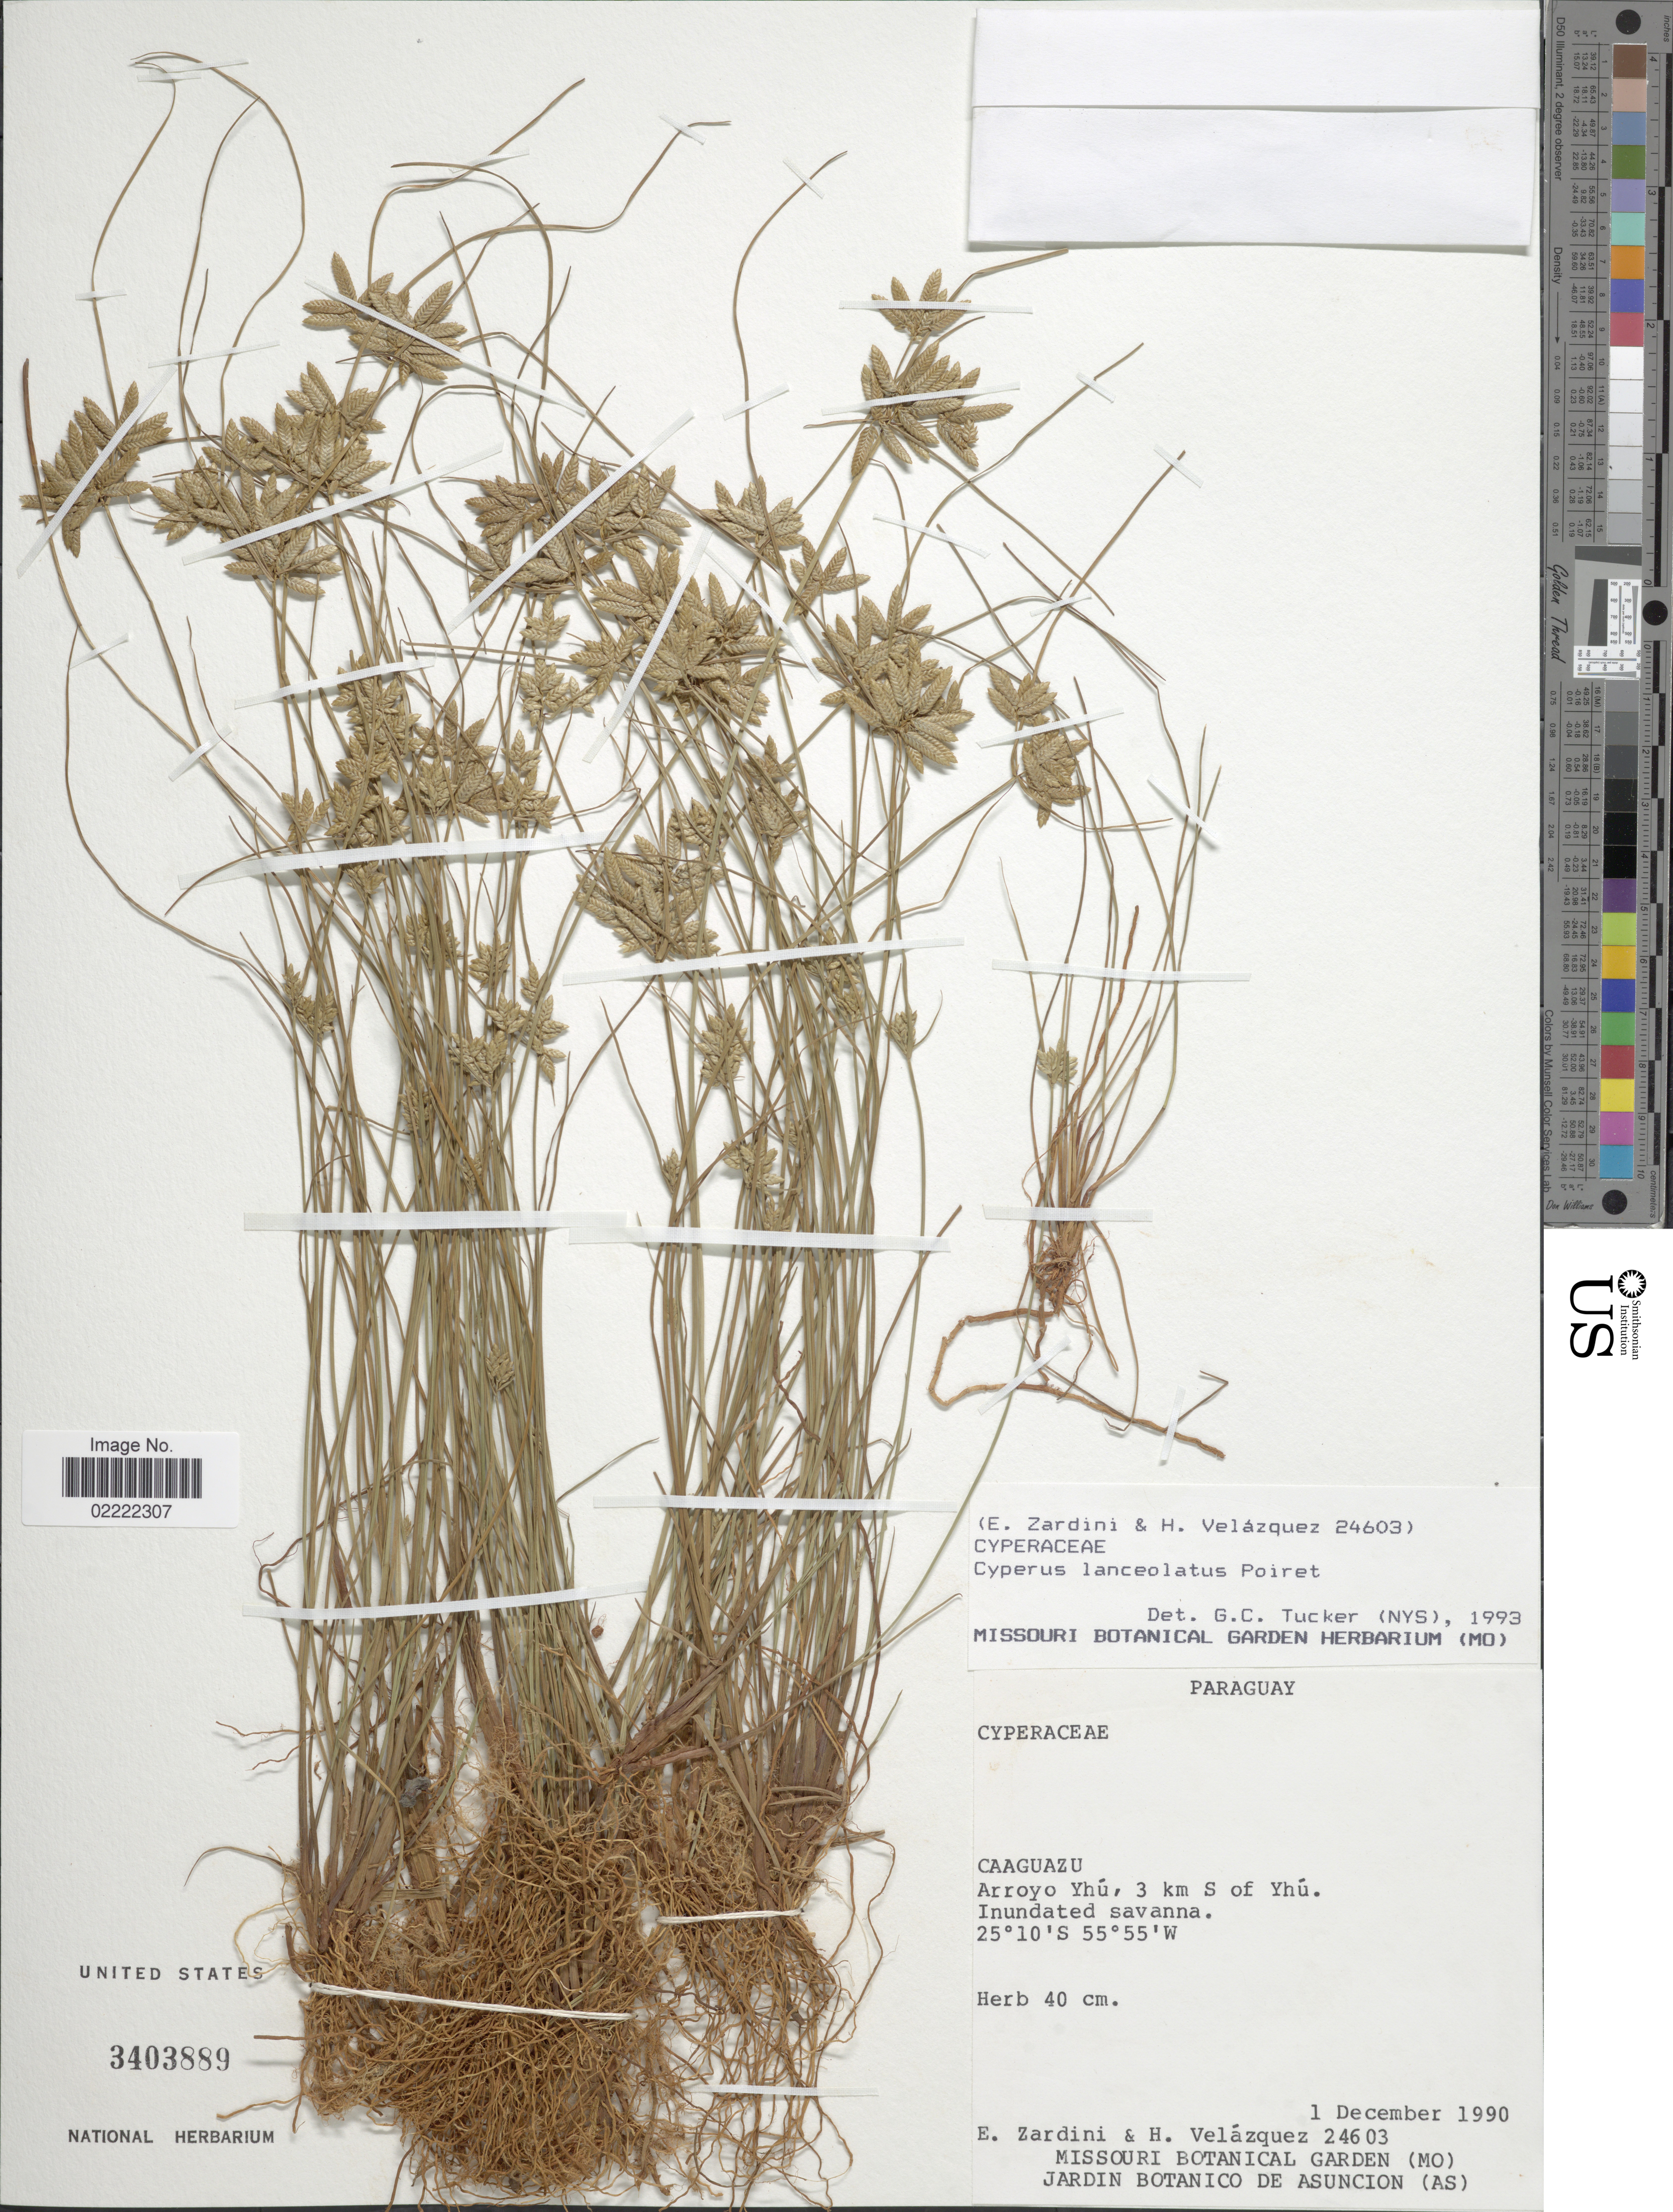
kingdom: Plantae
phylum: Tracheophyta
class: Liliopsida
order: Poales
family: Cyperaceae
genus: Cyperus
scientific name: Cyperus lanceolatus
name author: Poir.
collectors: E. M. Zardini & H. Velázquez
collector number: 24603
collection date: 1990-12-01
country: Paraguay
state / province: Caaguazu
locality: Arroyo Yhu, 3 km S of Yhu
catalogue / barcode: US 3403889